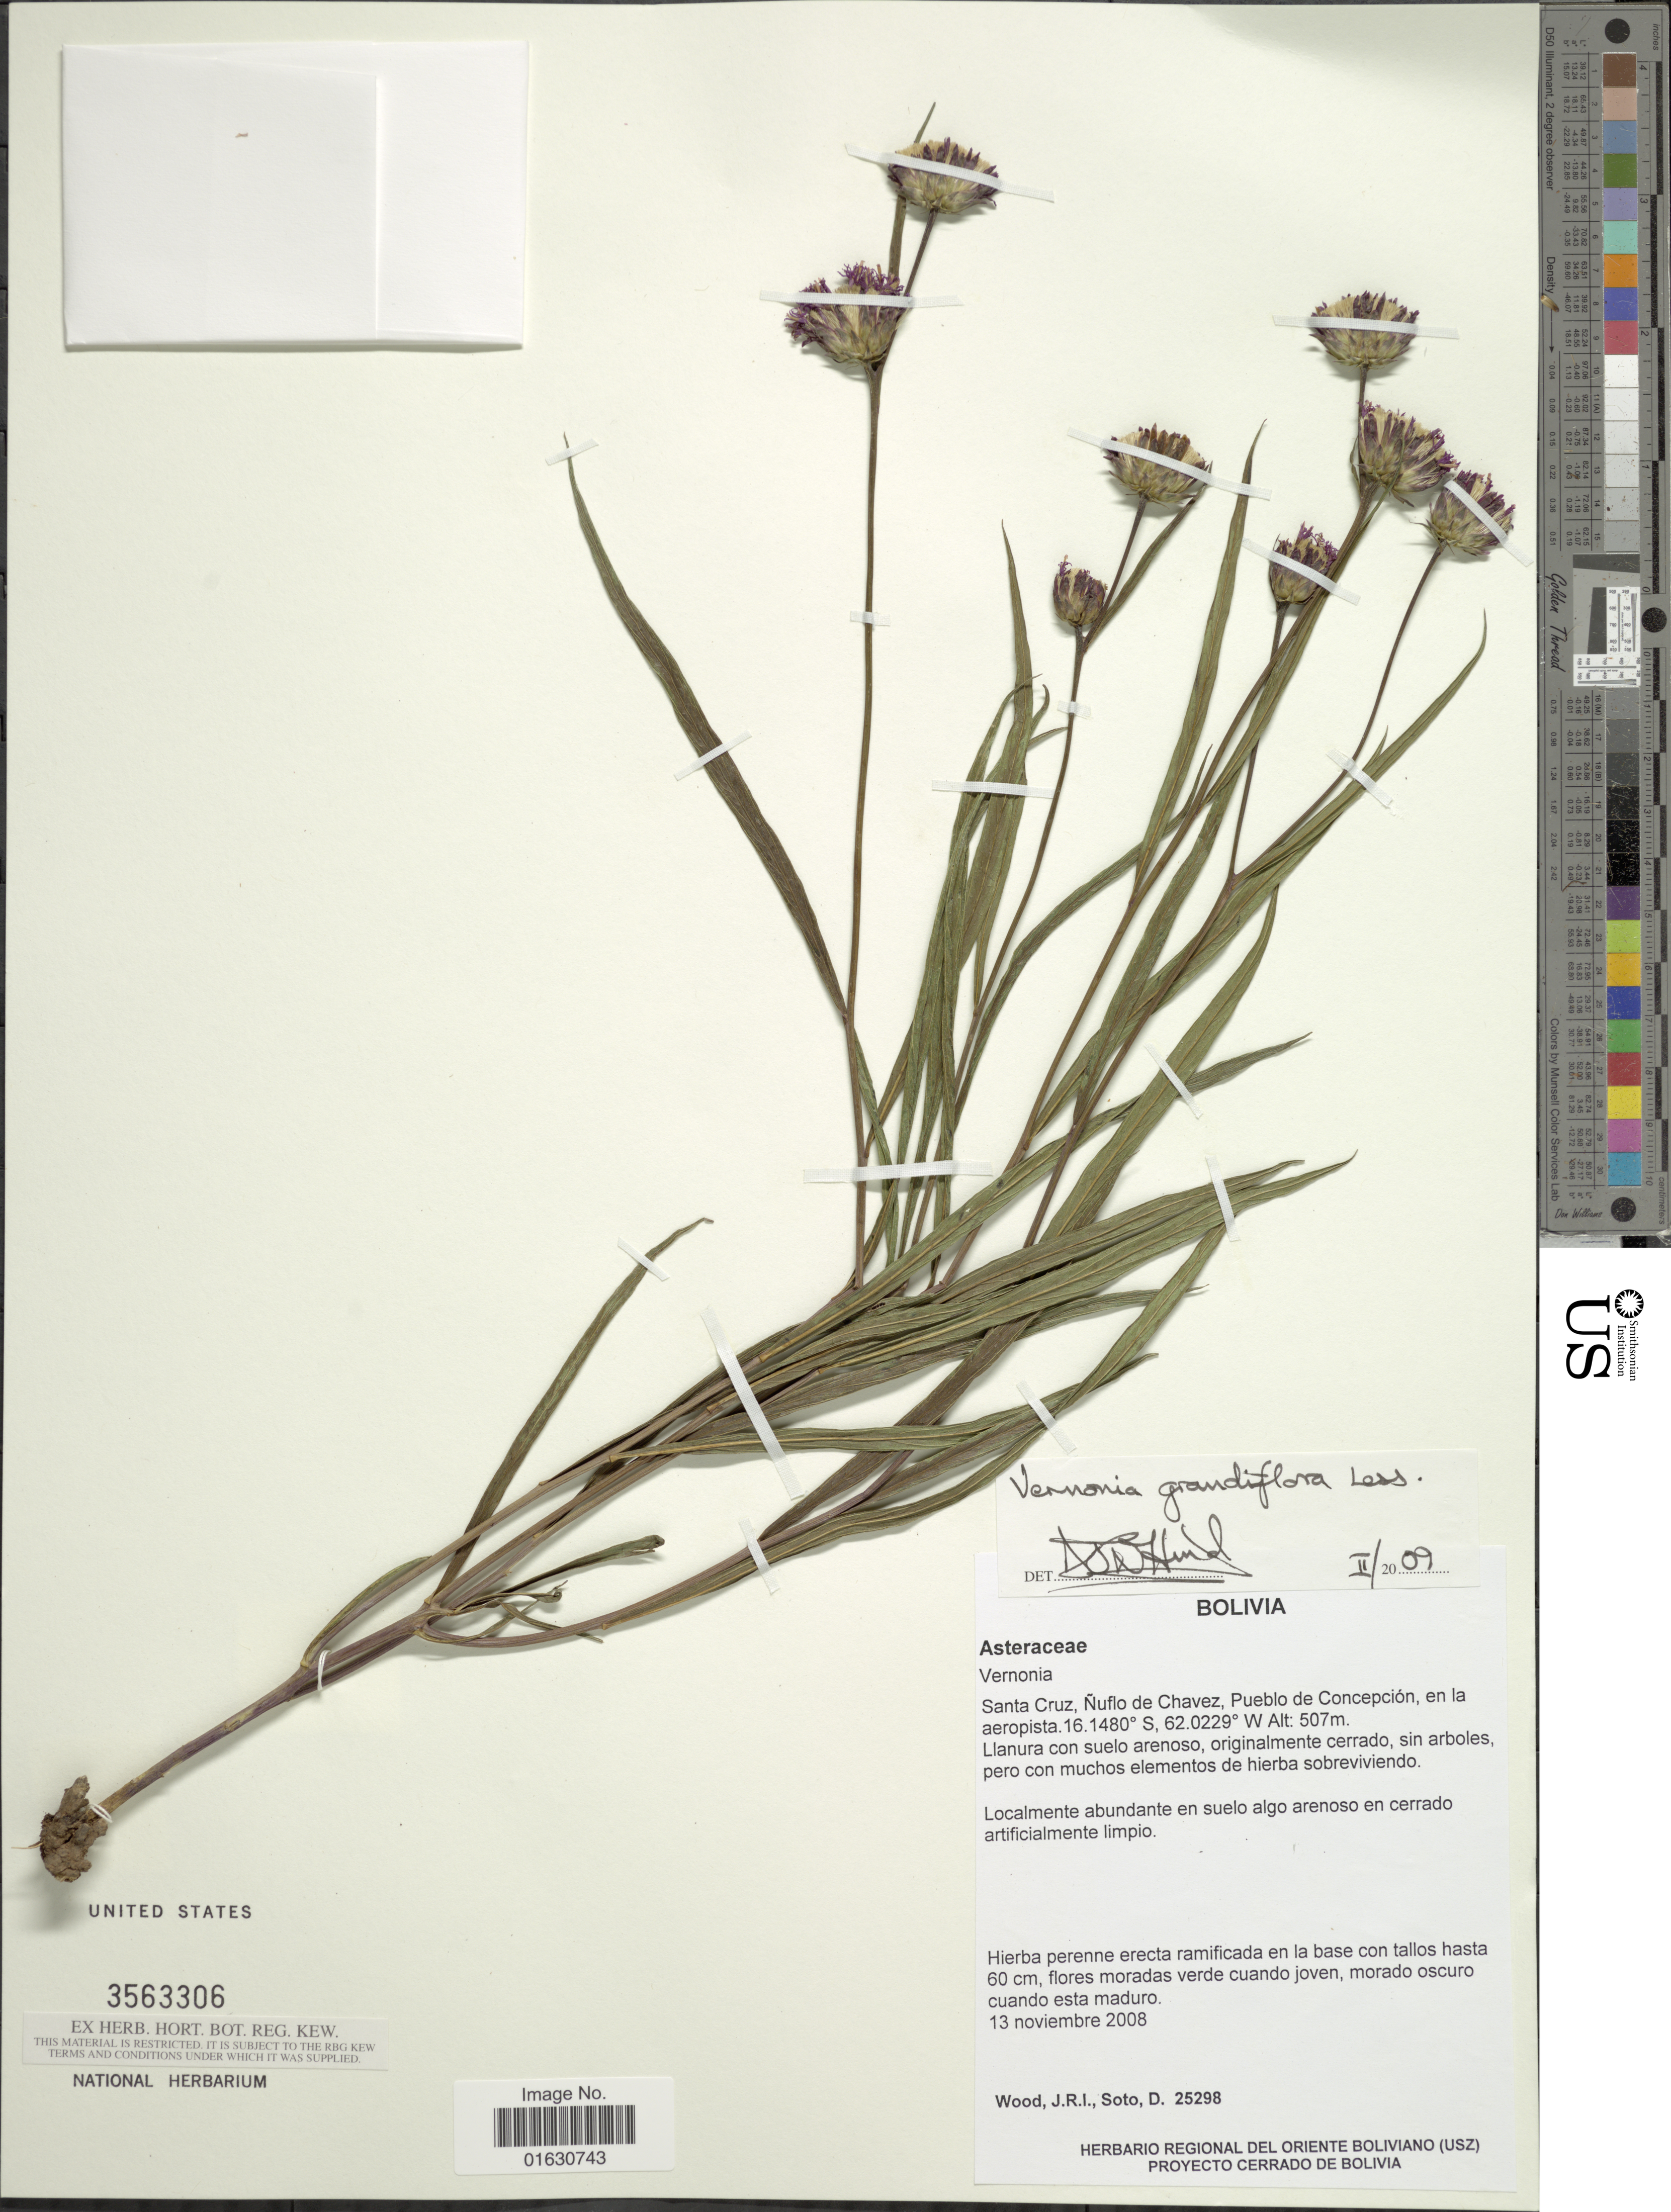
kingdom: Plantae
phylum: Tracheophyta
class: Magnoliopsida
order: Asterales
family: Asteraceae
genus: Lessingianthus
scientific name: Lessingianthus grandiflorus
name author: (Less.) H. Rob.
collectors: J. R. I. Wood & D. Soto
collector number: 25298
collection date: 2008-11-13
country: Bolivia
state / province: Santa Cruz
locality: Ñuflo de Chavez, Pueblo de Concepción, en la aeropista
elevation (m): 507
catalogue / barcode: US 3563306